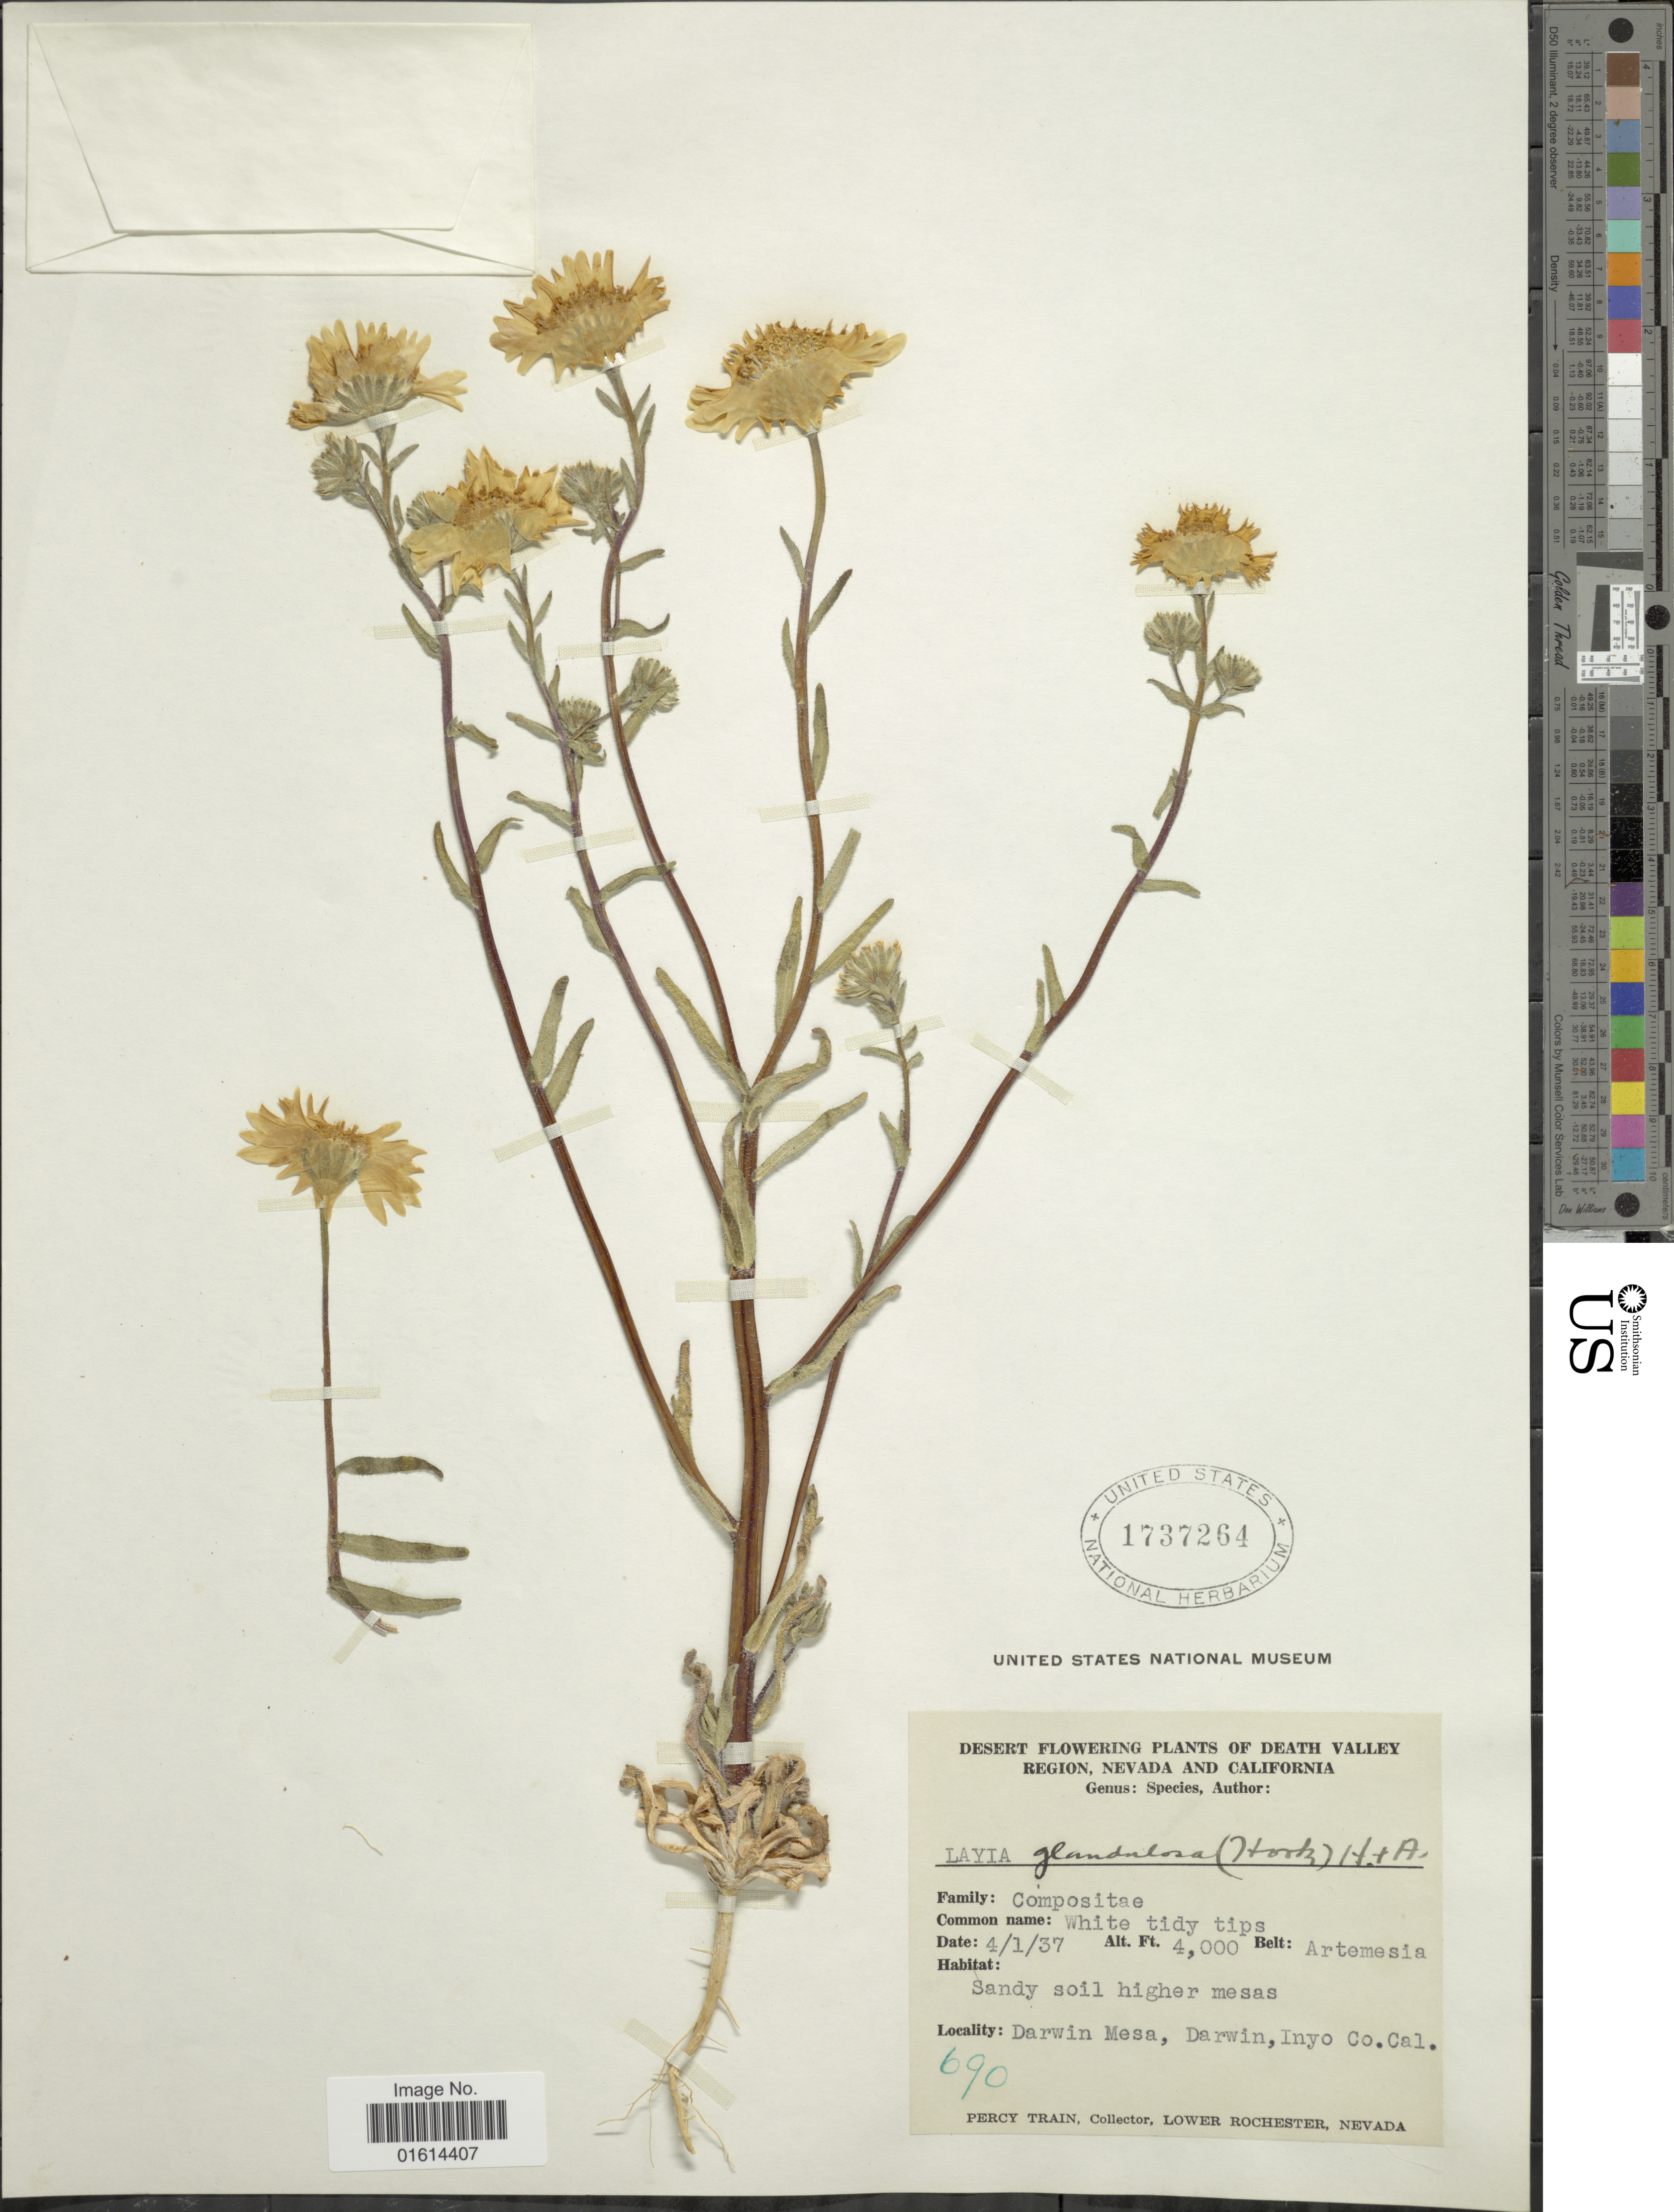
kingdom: Plantae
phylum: Tracheophyta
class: Magnoliopsida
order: Asterales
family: Asteraceae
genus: Layia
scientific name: Layia glandulosa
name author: Hook. & Arn.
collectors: P. Train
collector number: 690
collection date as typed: Transcribed d/m/y: 1/4/37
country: United States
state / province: California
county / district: Inyo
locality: Darwin Mesa, Darwin, Inyo Co., Cal.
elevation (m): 1219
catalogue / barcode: US 1737264